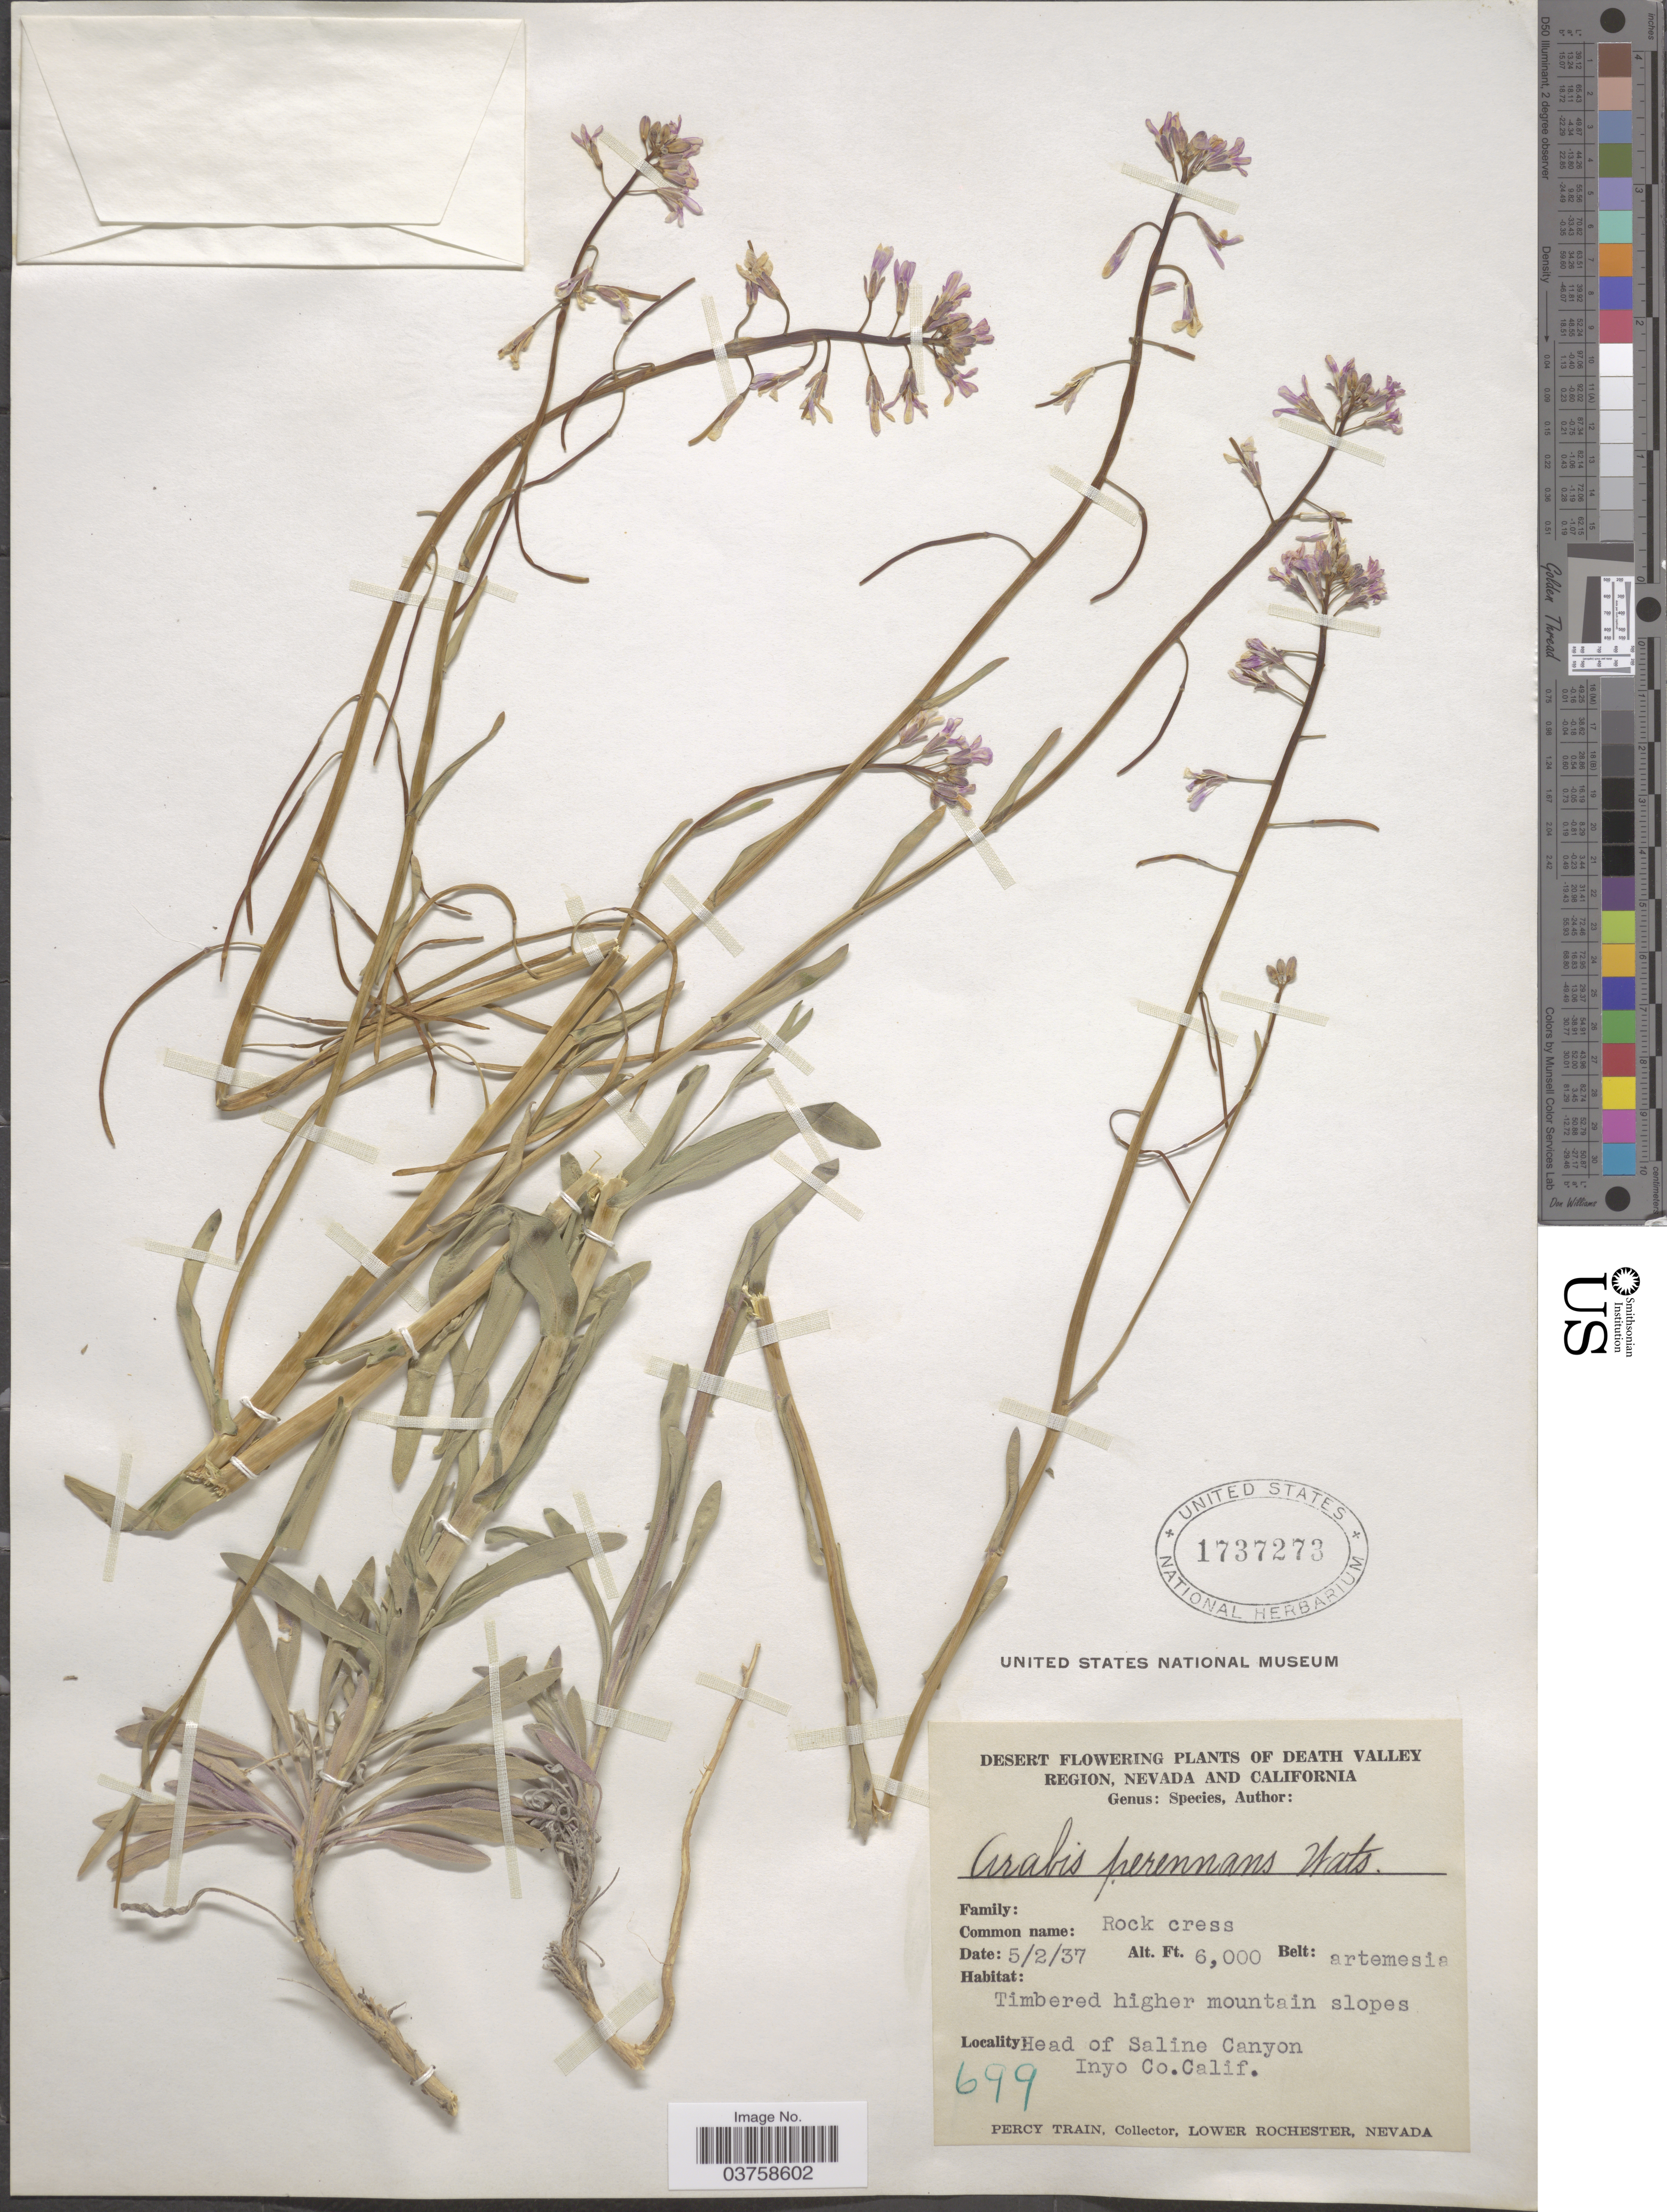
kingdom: Plantae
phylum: Tracheophyta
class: Magnoliopsida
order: Brassicales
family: Brassicaceae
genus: Arabis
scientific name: Arabis perennans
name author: S. Watson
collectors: P. Train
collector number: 699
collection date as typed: Transcribed d/m/y: 2/5/37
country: United States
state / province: California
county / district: Inyo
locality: Desert. Death Valley Region. Head of Saline Canyon Inyo Co.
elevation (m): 1829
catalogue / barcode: US 1737273